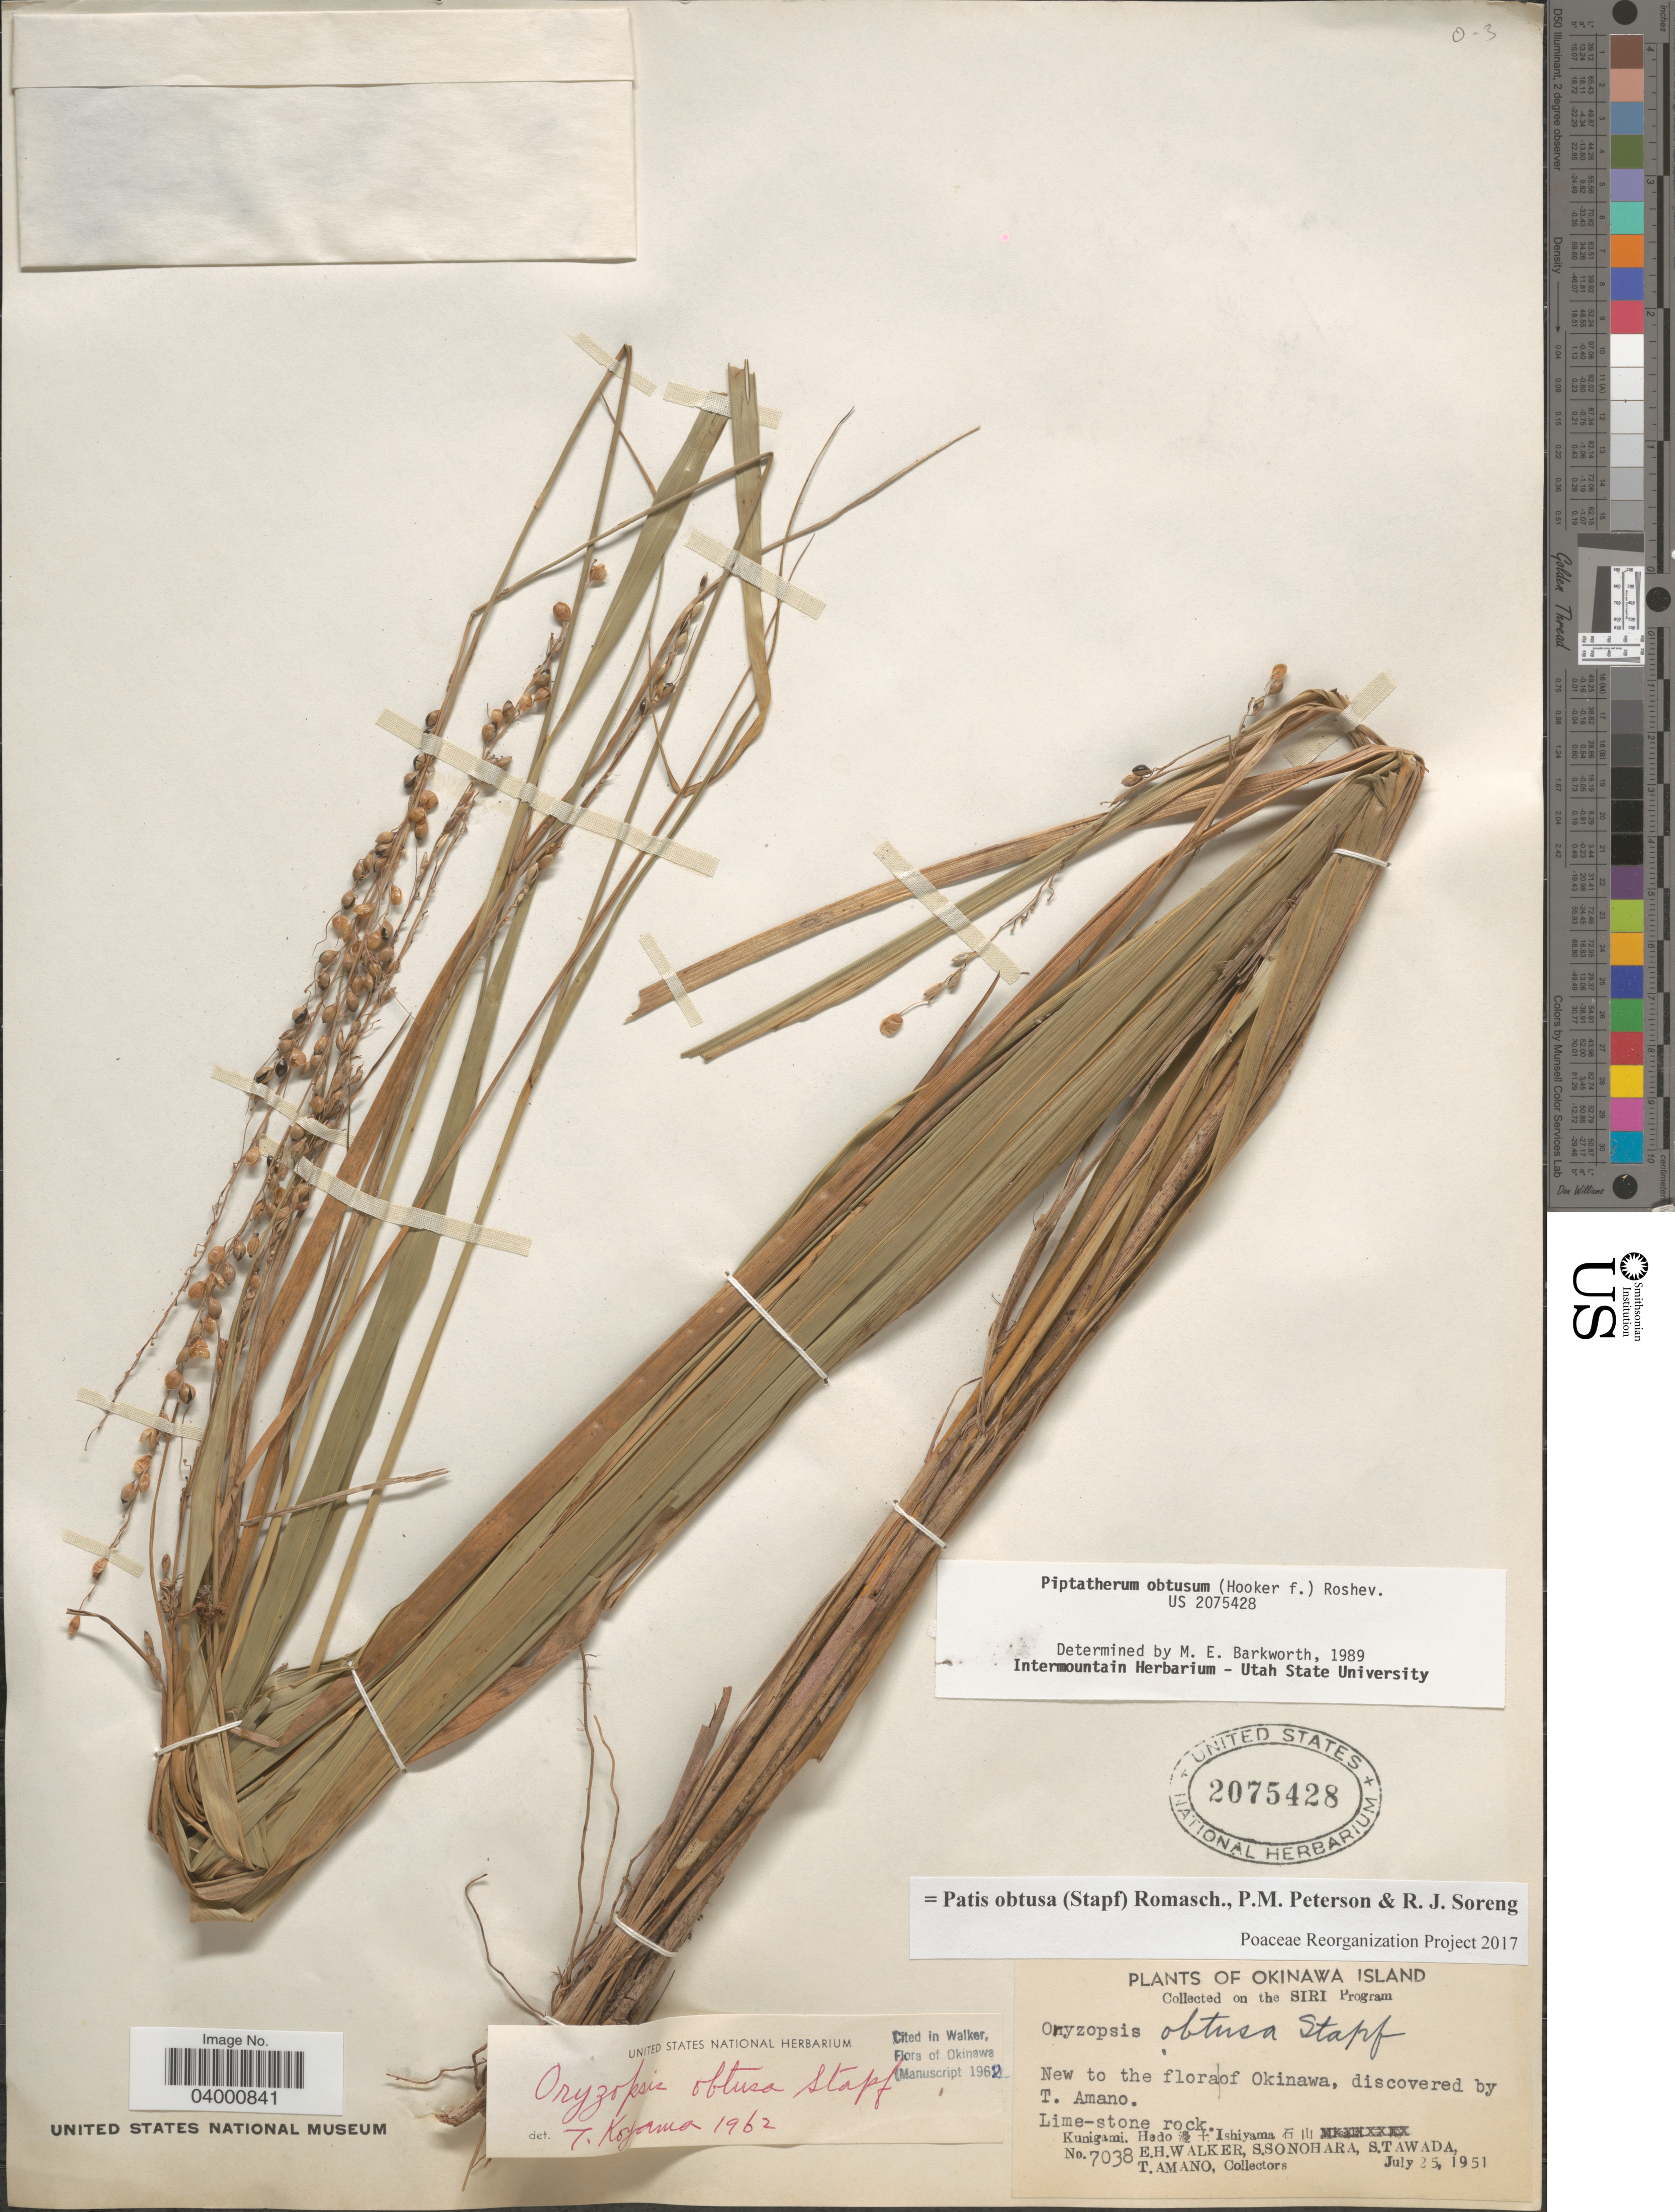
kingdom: Plantae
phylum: Tracheophyta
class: Liliopsida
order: Poales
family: Poaceae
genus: Patis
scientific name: Patis obtusa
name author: (Stapf) Romasch. et al.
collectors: E. H. Walker, S. Sonohara, S. Tawada & T. Amano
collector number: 7038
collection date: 1951-07-25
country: Japan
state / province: Okinawa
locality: Okinawa Island. Lime-stone rock. Kunigami, Hedo [Foreign script] Ishiyama [Foreign script].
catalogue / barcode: US 2075428